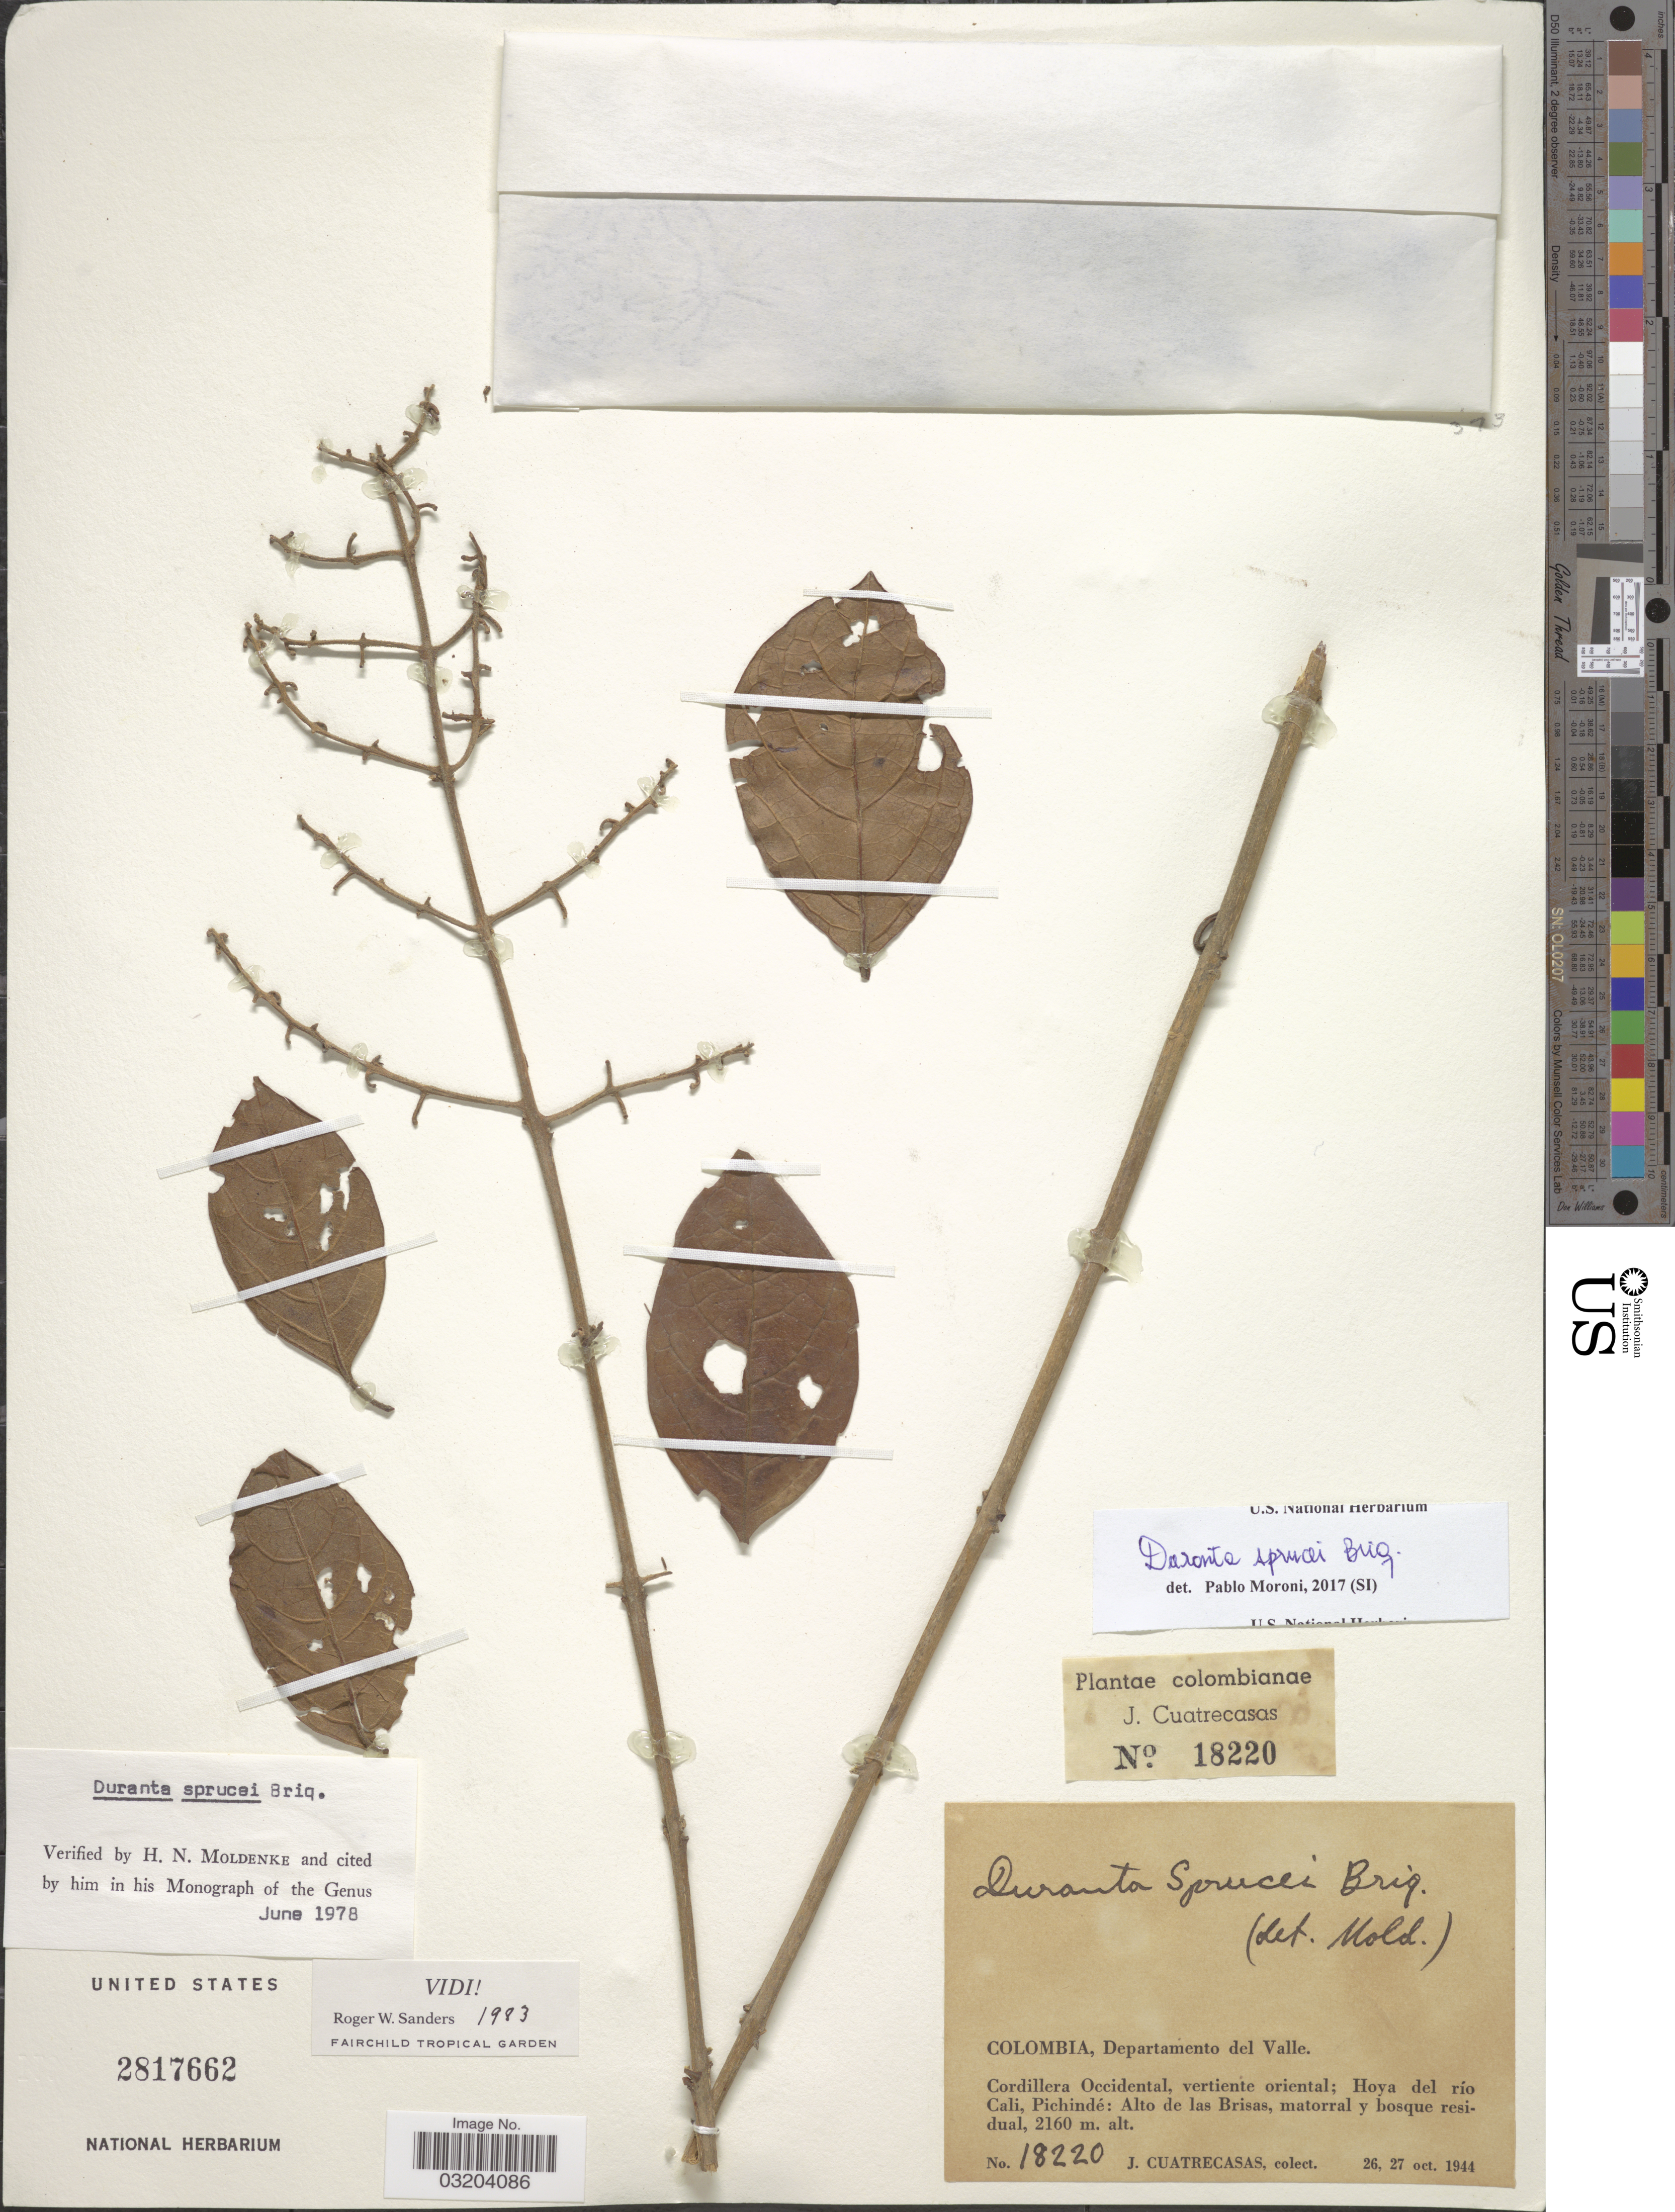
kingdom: Plantae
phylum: Tracheophyta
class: Magnoliopsida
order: Lamiales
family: Verbenaceae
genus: Duranta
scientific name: Duranta sprucei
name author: Briq.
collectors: J. Cuatrecasas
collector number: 18220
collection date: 1944-10-26/1944-10-27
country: Colombia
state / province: Valle del Cauca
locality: Departamento del Valle. Cordillera Occidental, vertiente oriental; Hoya del río Cali, Pichindé: Alto de las Brisas.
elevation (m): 2160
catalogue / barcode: US 2817662